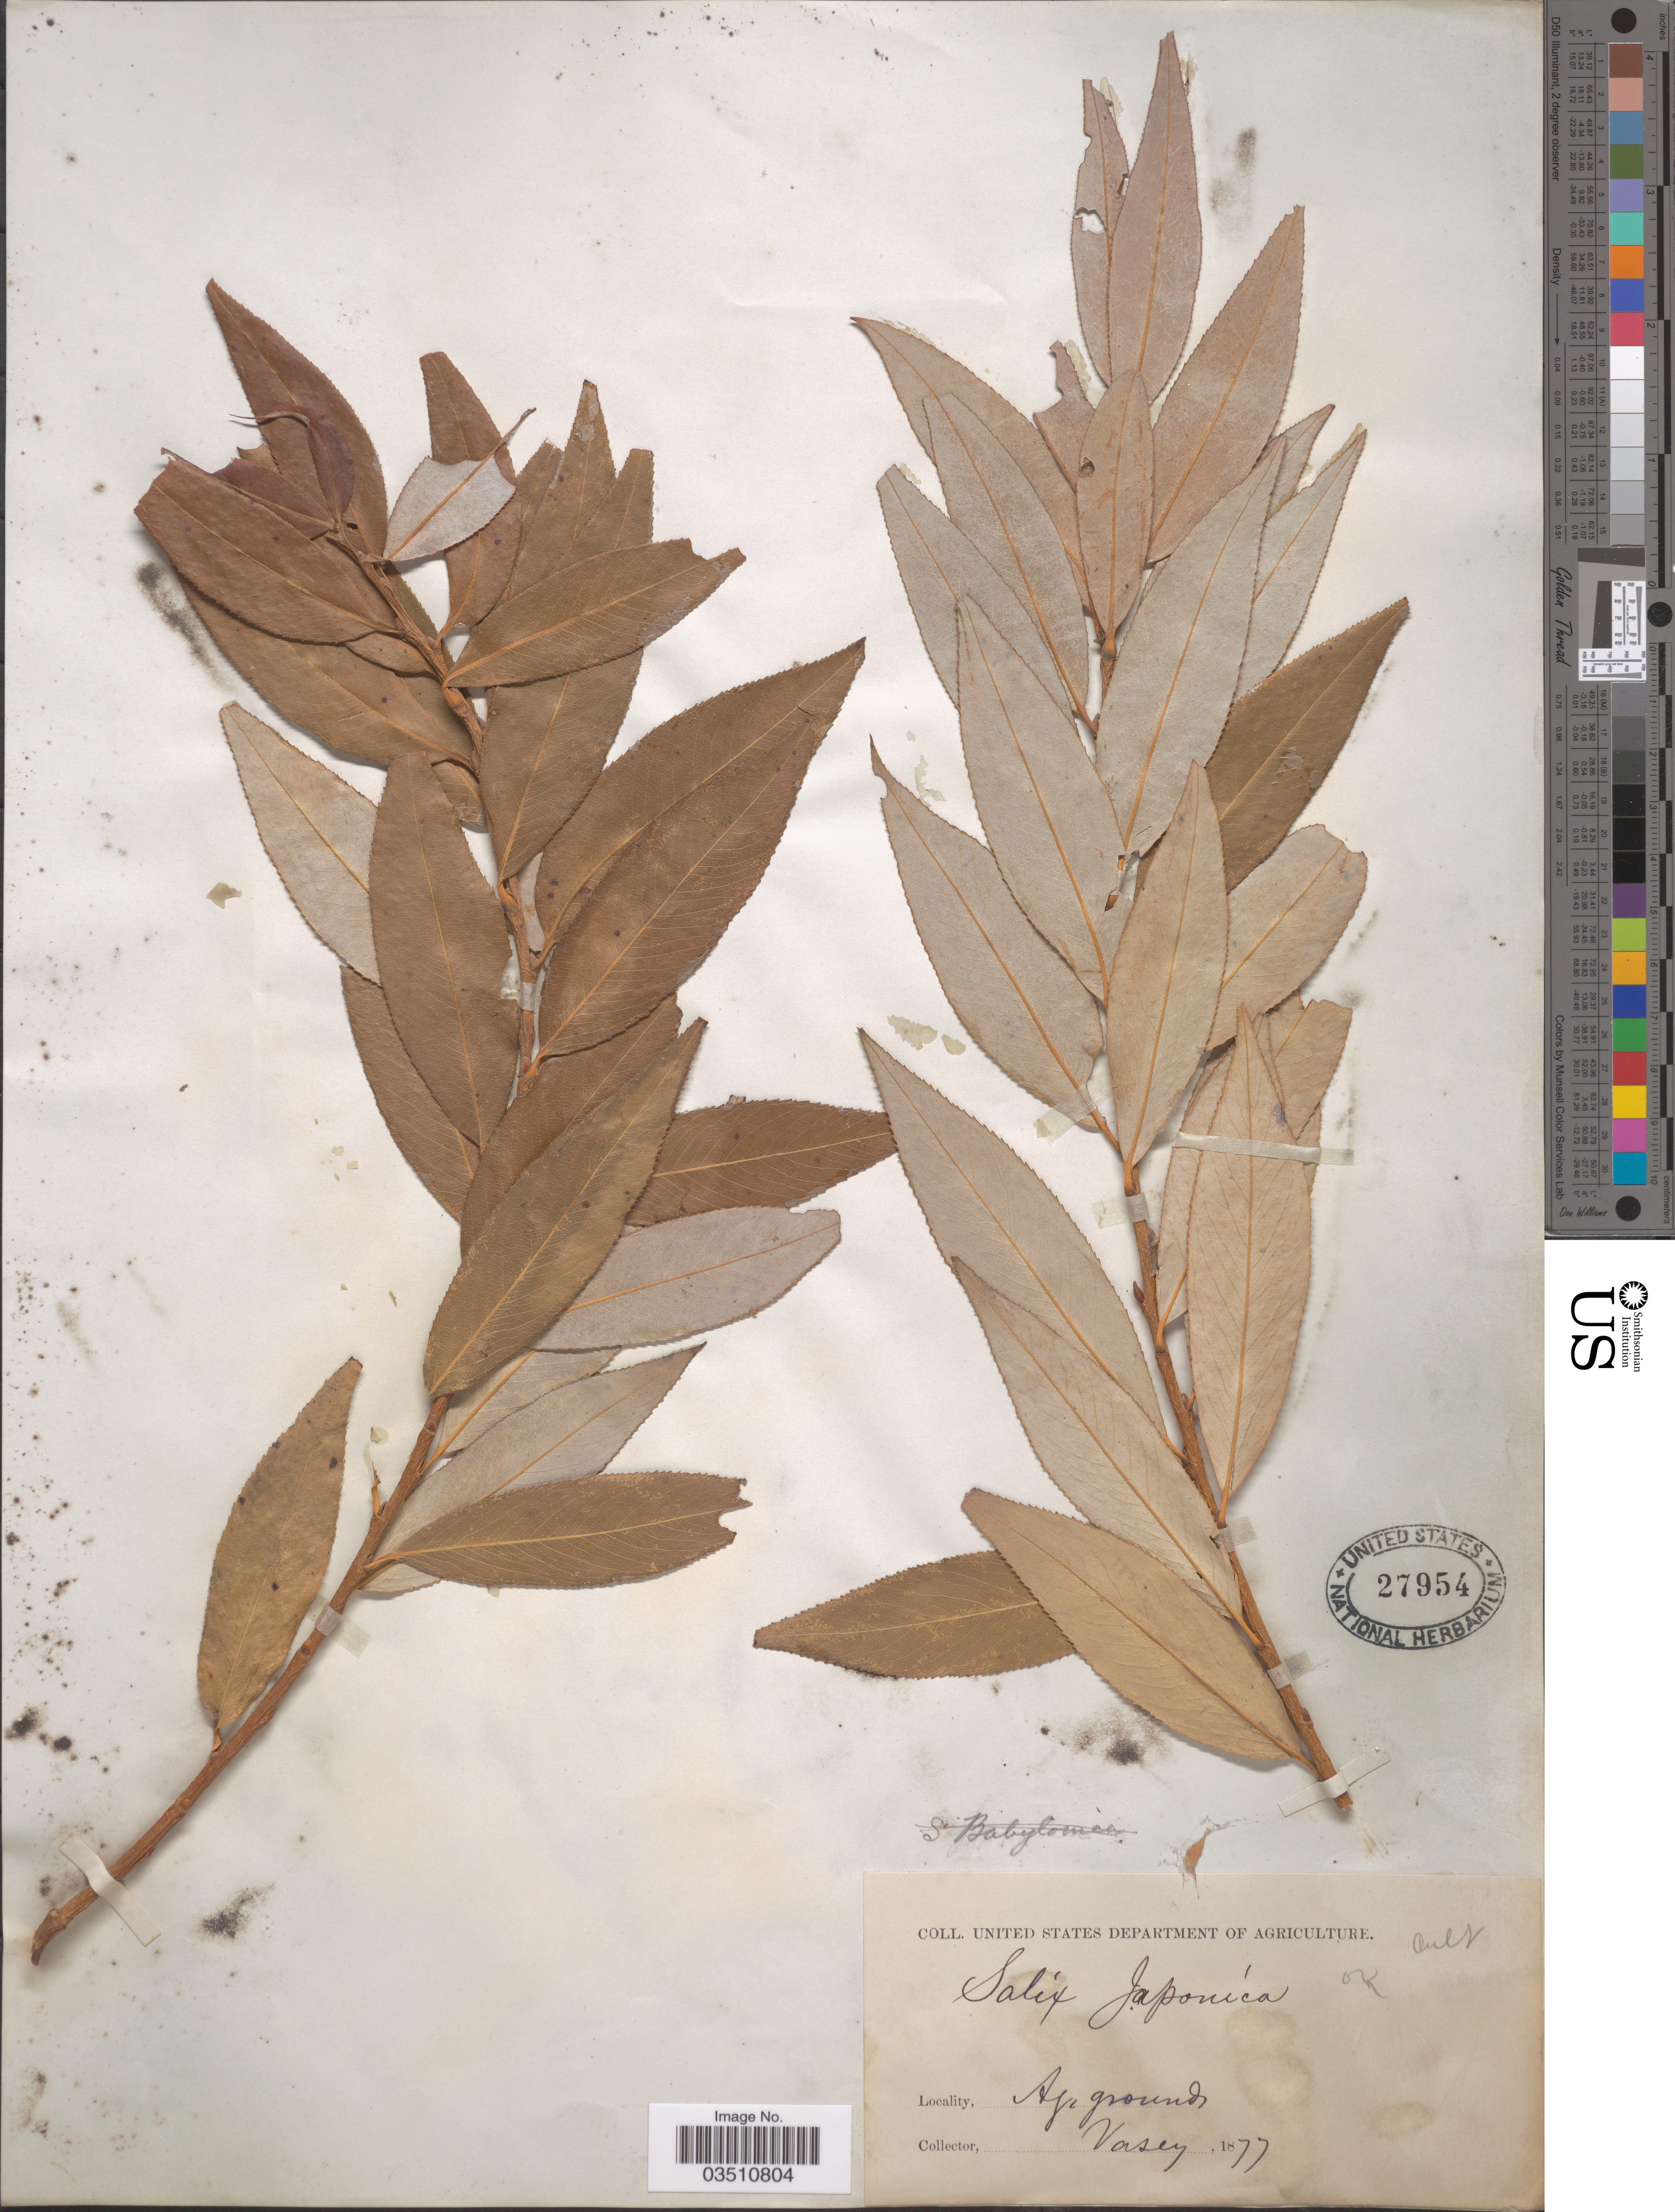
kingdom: Plantae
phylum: Tracheophyta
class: Magnoliopsida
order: Malpighiales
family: Salicaceae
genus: Salix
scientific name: Salix japonica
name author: Thunb.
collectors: Vasey, --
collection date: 1877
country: United States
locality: Ag grounds.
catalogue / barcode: US 27954